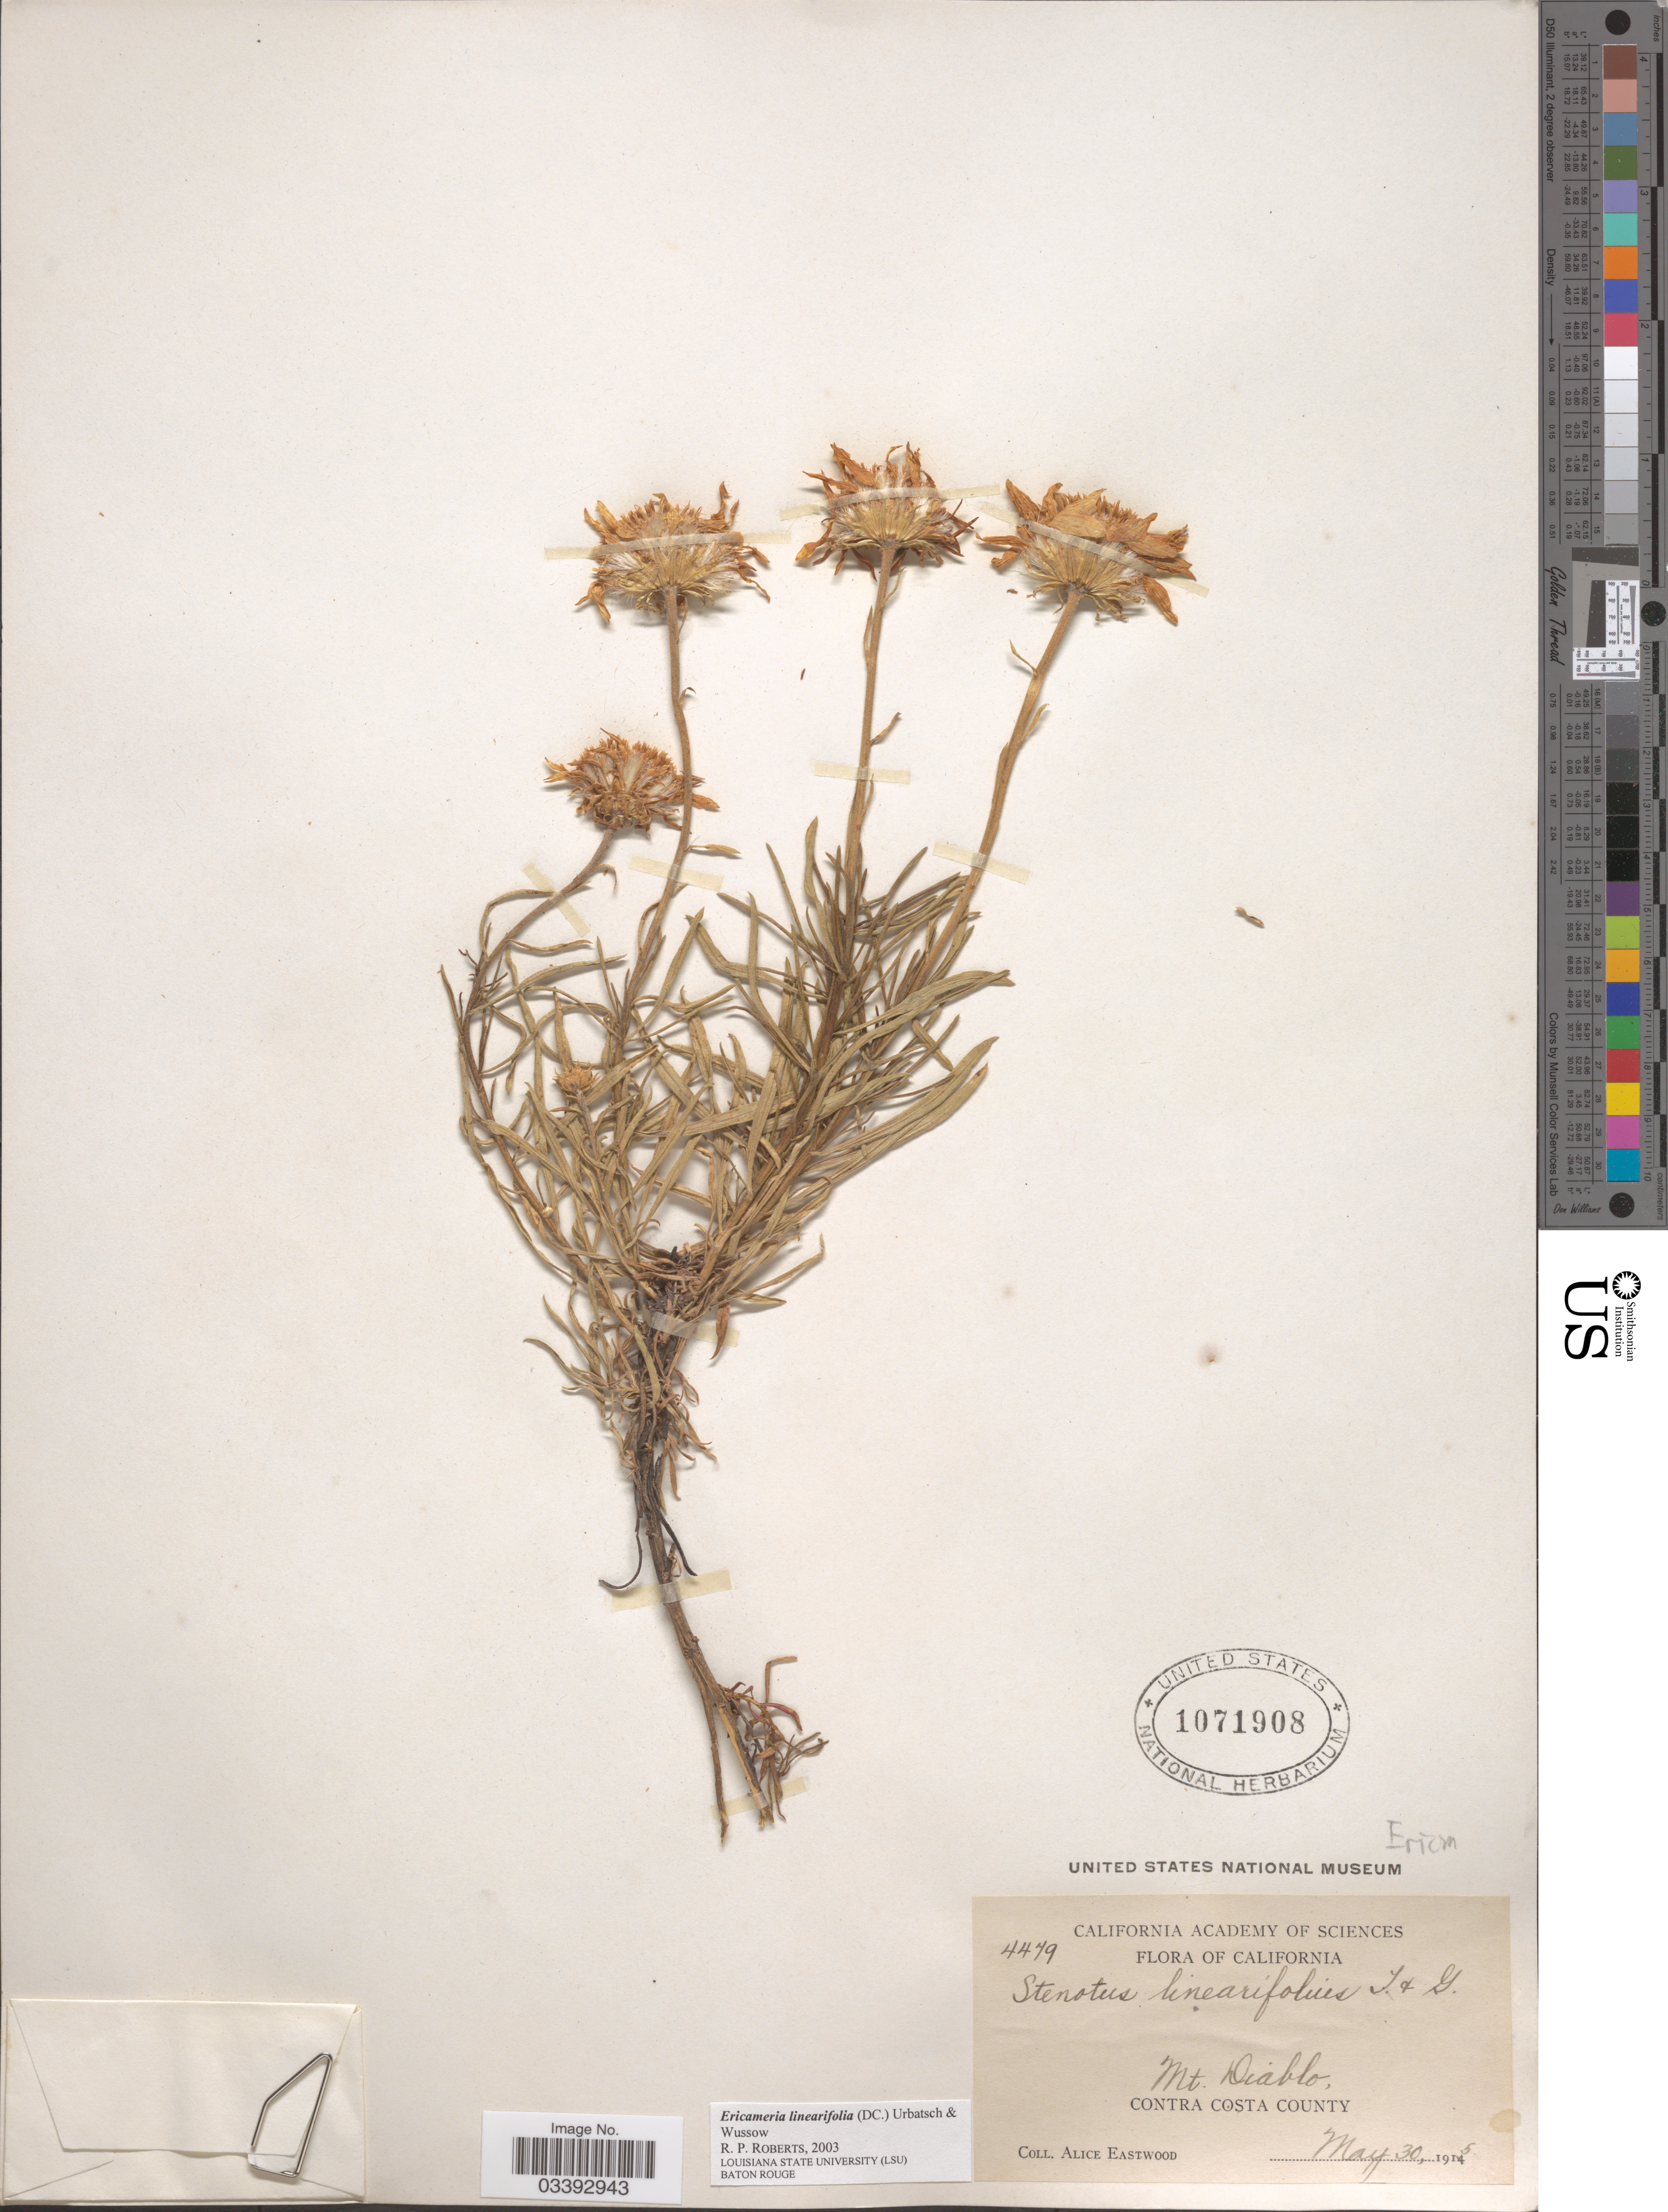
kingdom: Plantae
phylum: Tracheophyta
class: Magnoliopsida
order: Asterales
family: Asteraceae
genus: Ericameria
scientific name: Ericameria linearifolia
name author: (DC.) Urbatsch & Wussow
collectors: A. Eastwood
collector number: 4479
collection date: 1915-05-30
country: United States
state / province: California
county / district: Contra Costa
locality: Mt. Diablo, Contra Costa County.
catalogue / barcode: US 1071908